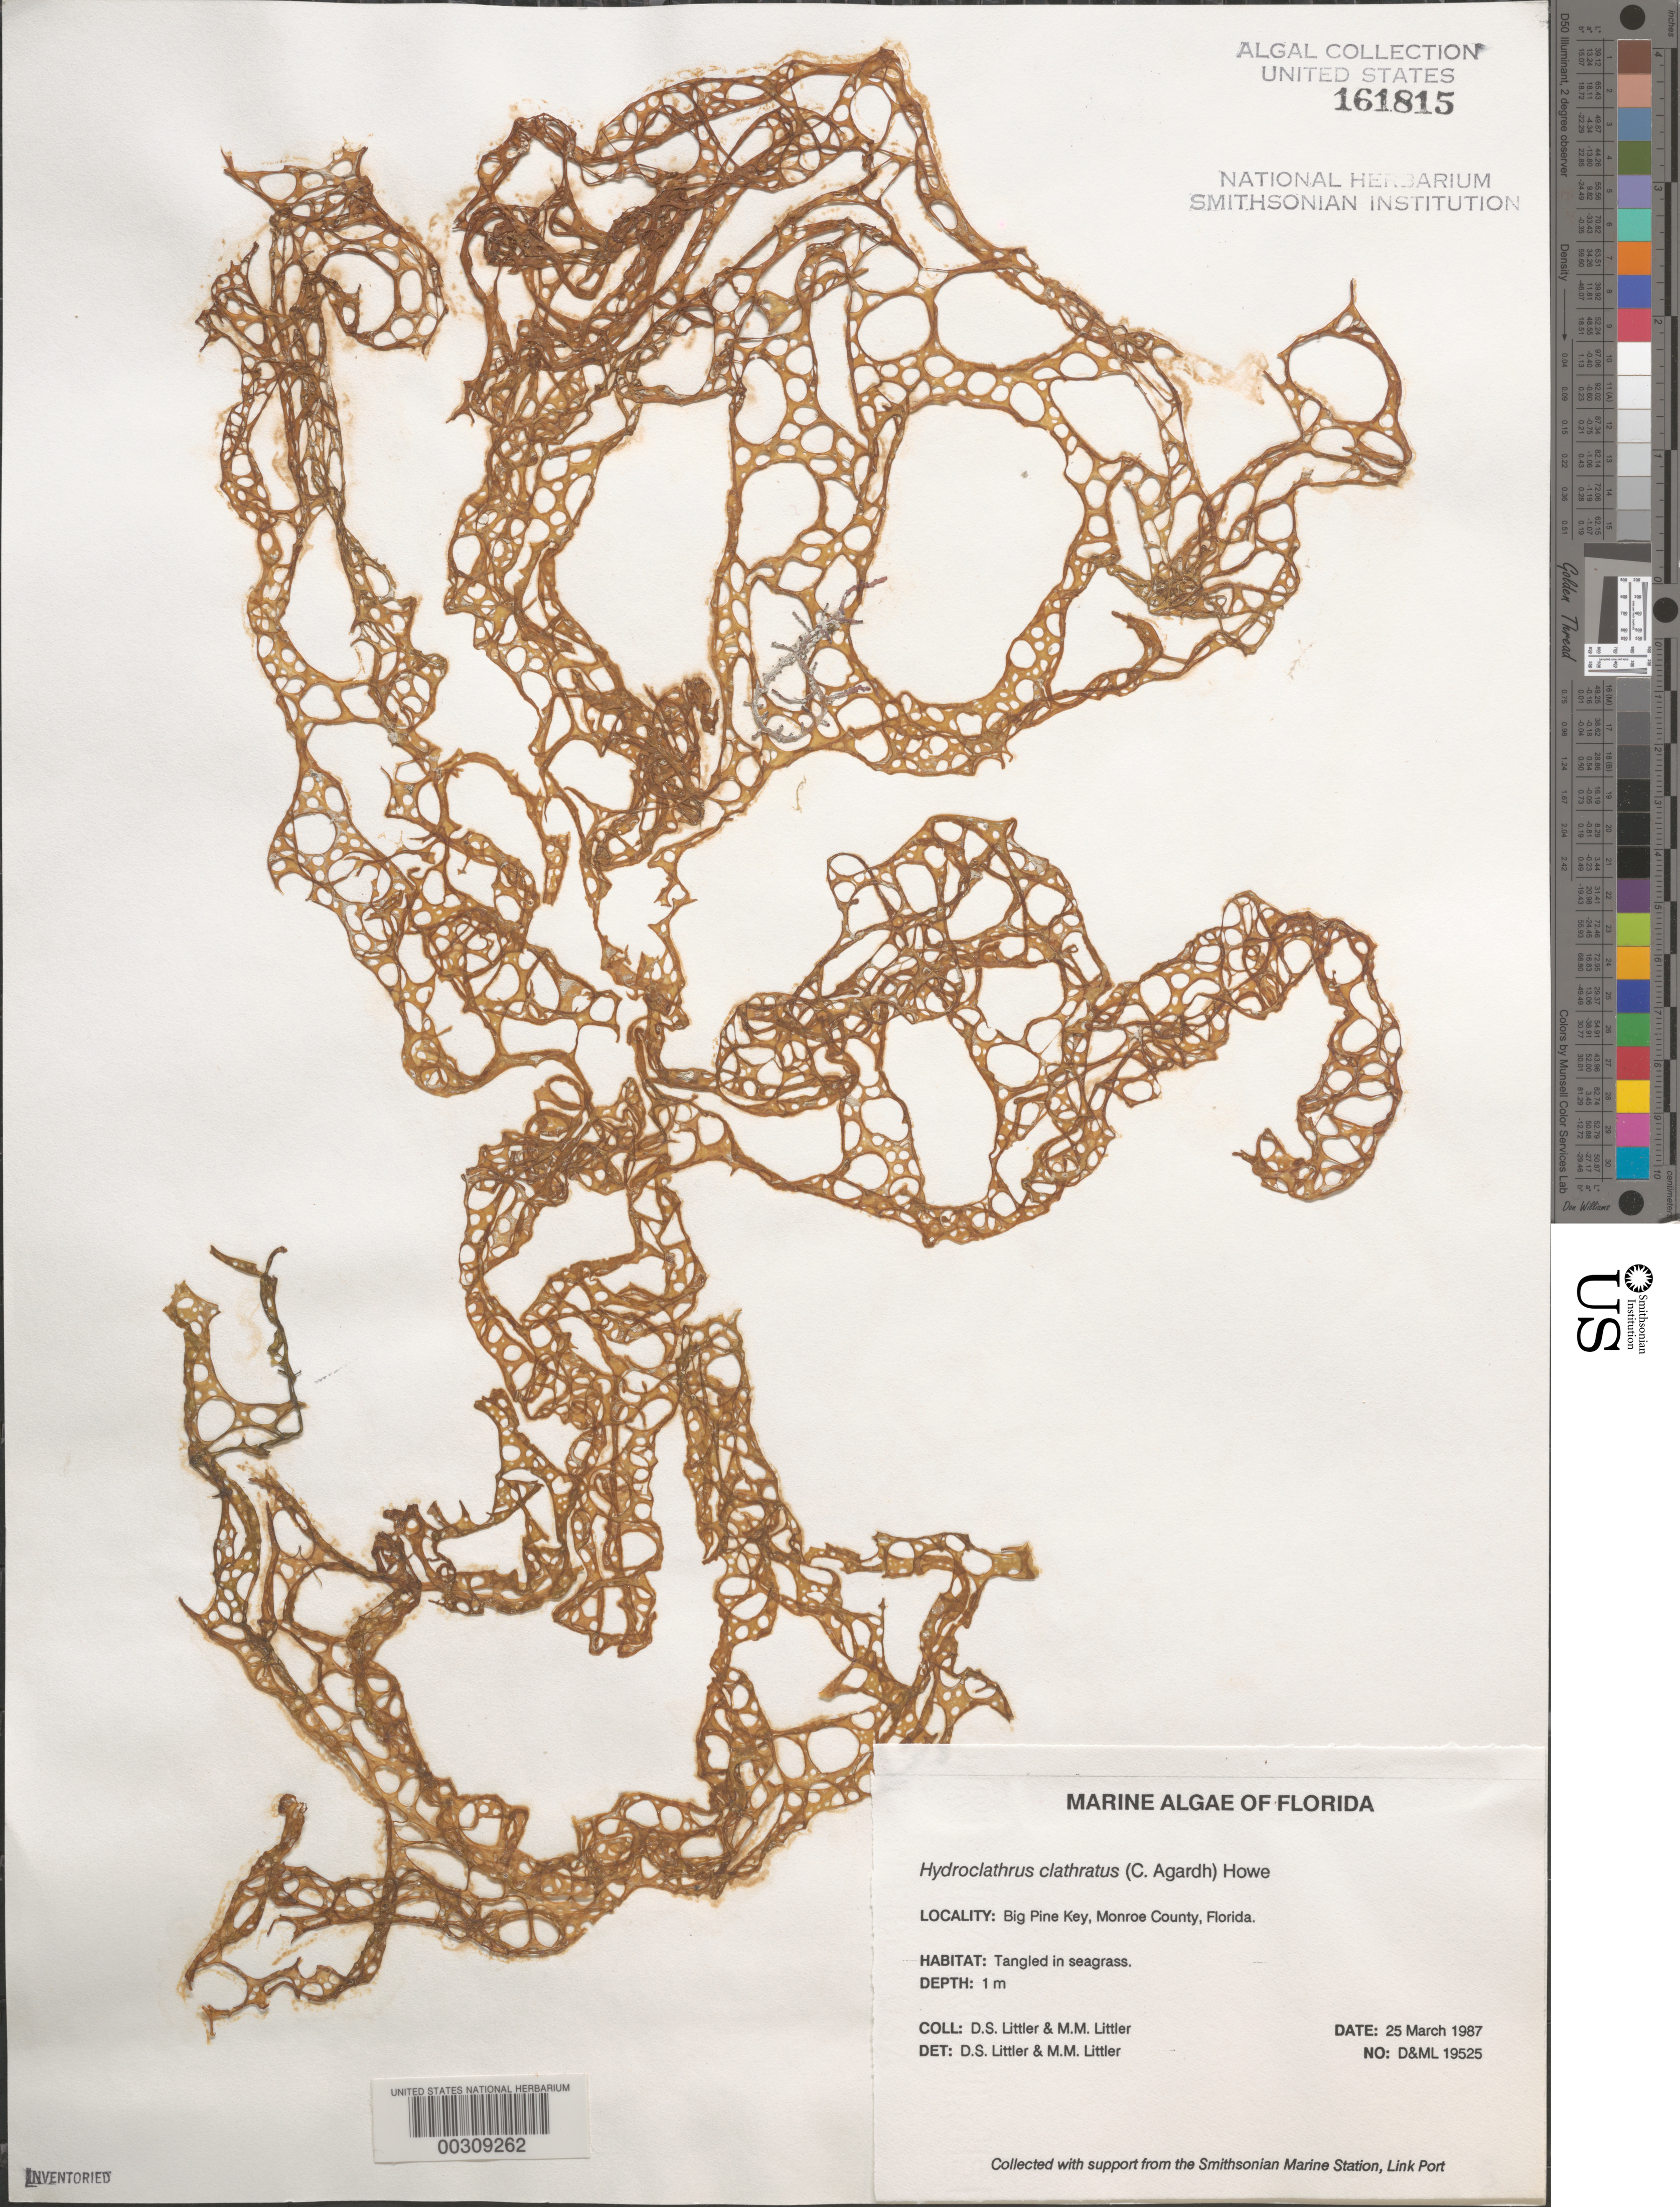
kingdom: Chromista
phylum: Ochrophyta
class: Phaeophyceae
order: Scytosiphonales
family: Scytosiphonaceae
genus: Hydroclathrus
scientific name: Hydroclathrus clathratus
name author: (C. Agardh) M. Howe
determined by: Littler, D. S.; Littler, M. M.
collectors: D. S. Littler & M. M. Littler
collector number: D&ML 19525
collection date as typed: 25 Mar 1987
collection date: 1987-03-25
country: United States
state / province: Florida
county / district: Monroe County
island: Big Pine Key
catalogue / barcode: US 161815